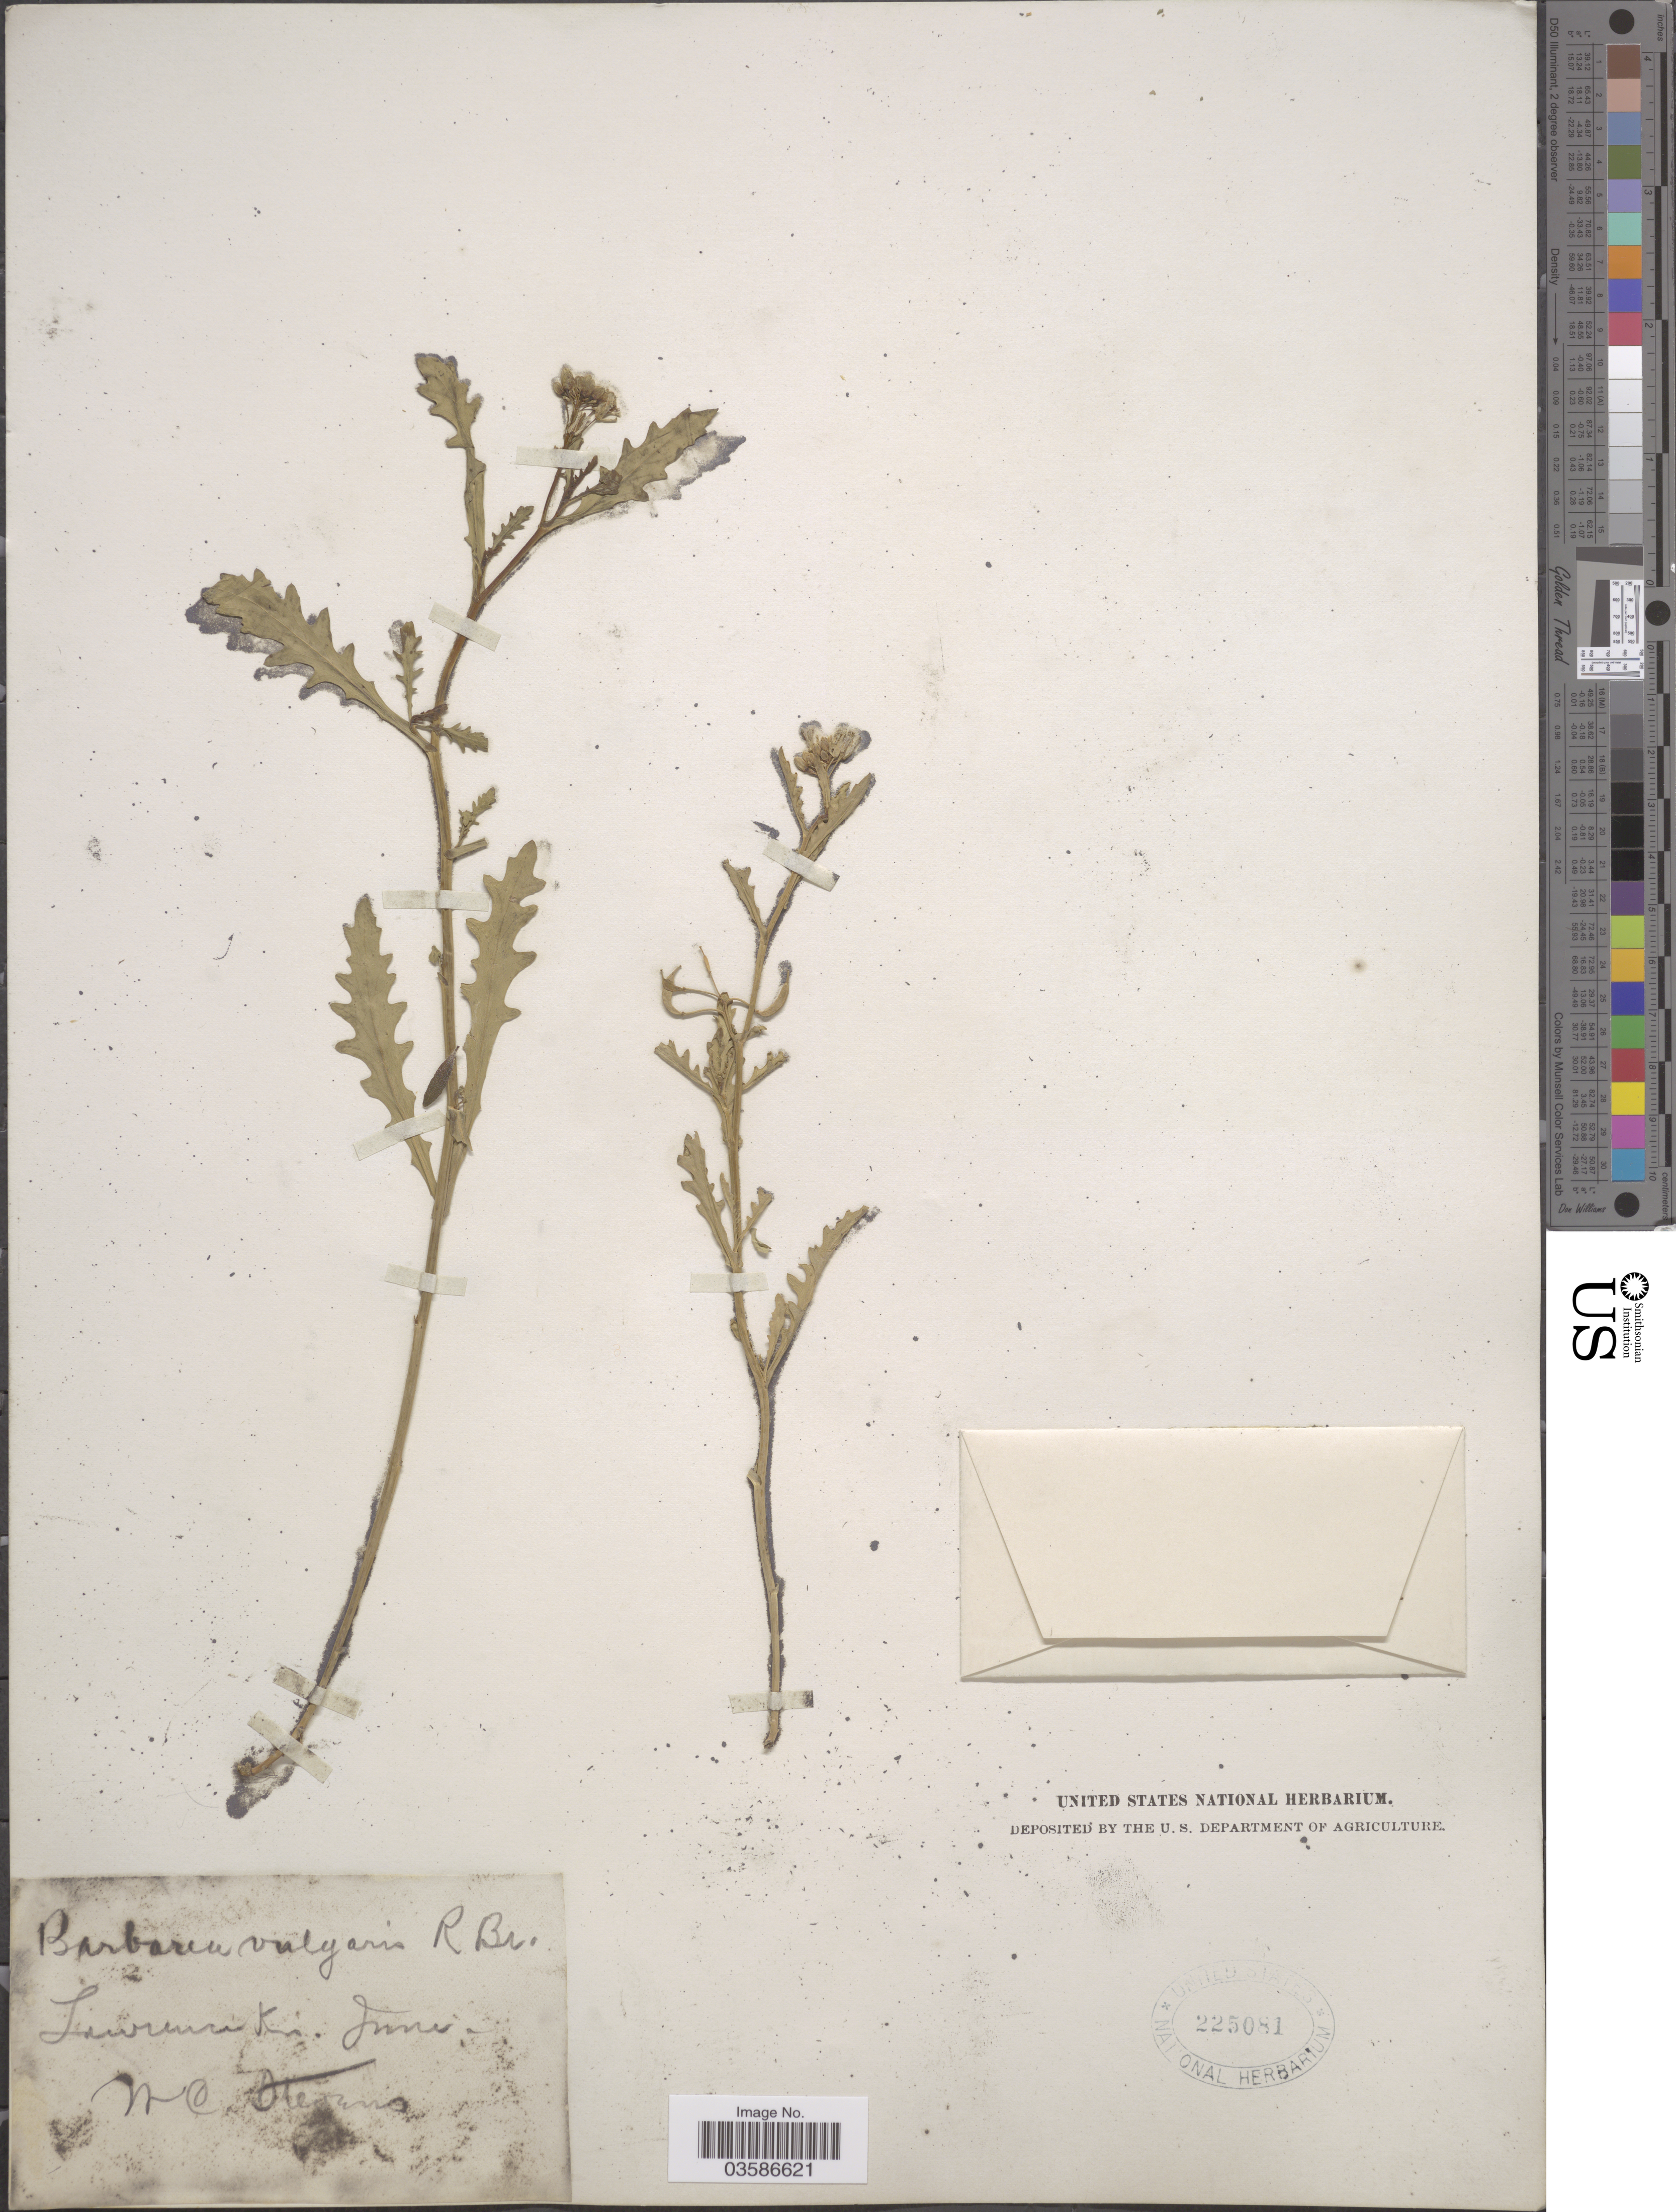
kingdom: Plantae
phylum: Tracheophyta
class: Magnoliopsida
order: Brassicales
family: Brassicaceae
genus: Barbarea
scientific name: Barbarea vulgaris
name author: W.T. Aiton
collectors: W. C. Stevens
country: United States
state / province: Kansas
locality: Lawrence Kn.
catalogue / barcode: US 225081